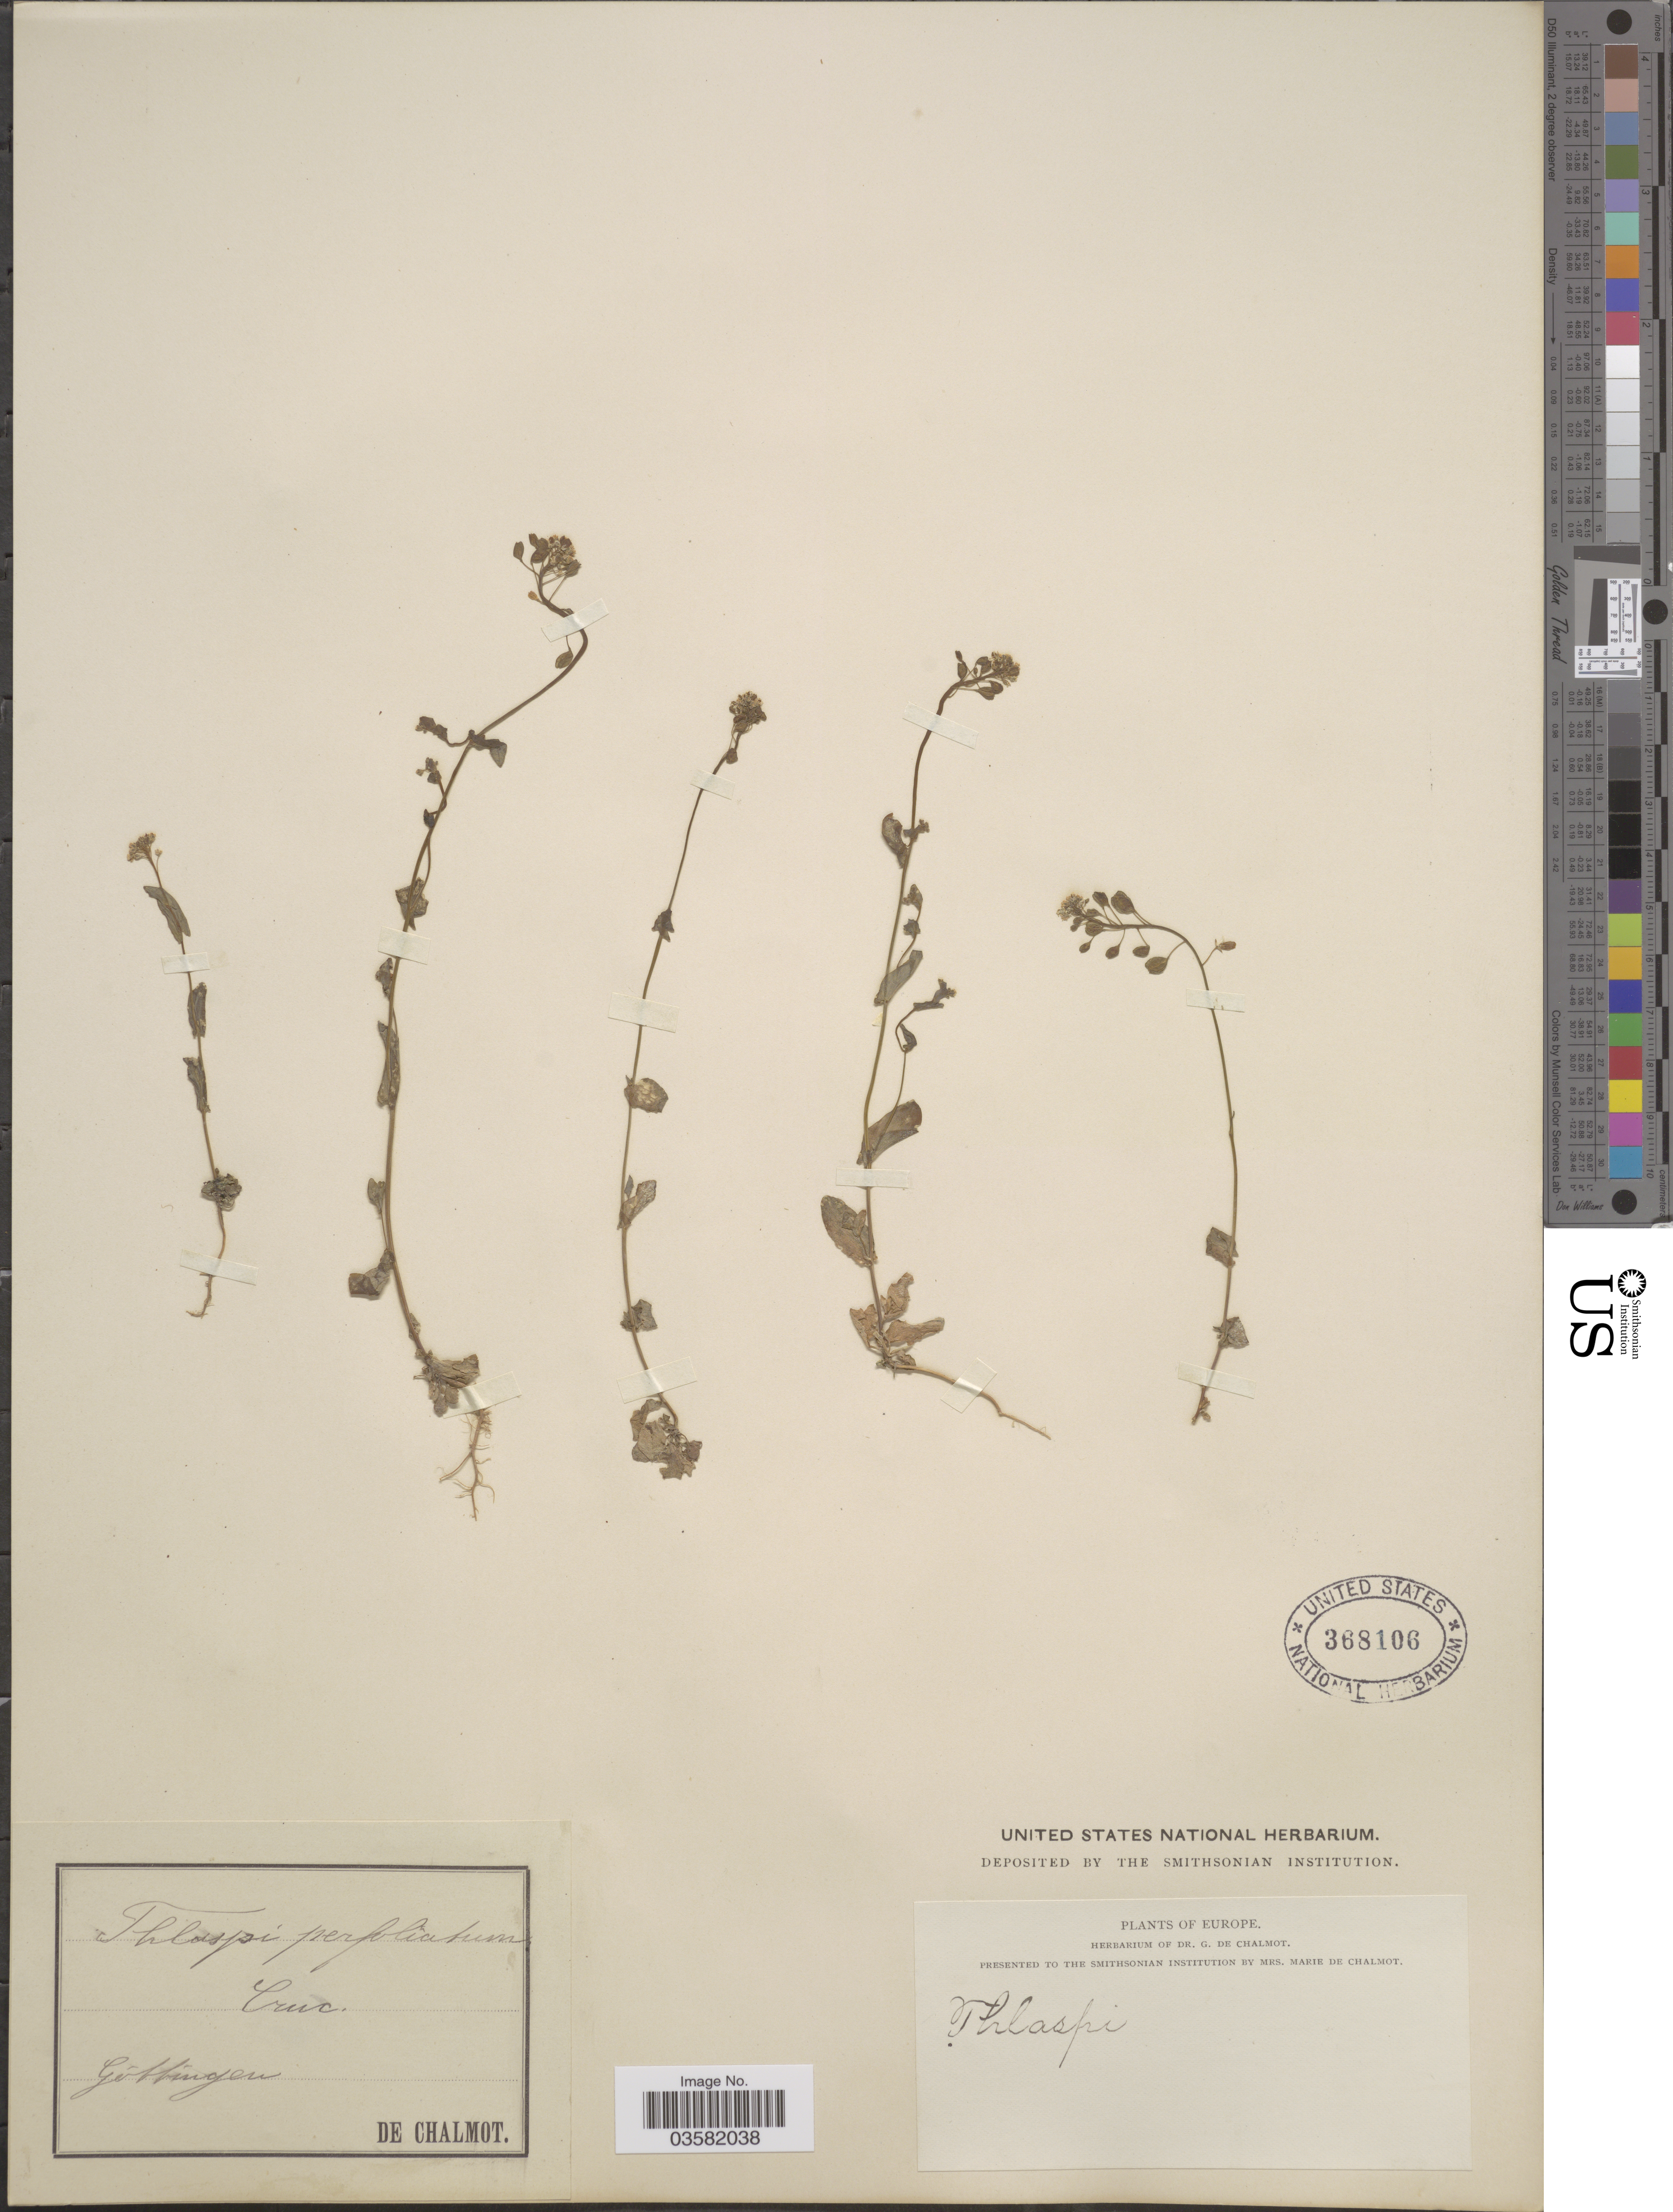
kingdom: Plantae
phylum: Tracheophyta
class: Magnoliopsida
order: Brassicales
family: Brassicaceae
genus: Thlaspi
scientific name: Thlaspi perfoliatum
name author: L.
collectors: G. de Chalmot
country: Germany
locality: Europe. Góttingen.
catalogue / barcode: US 368106